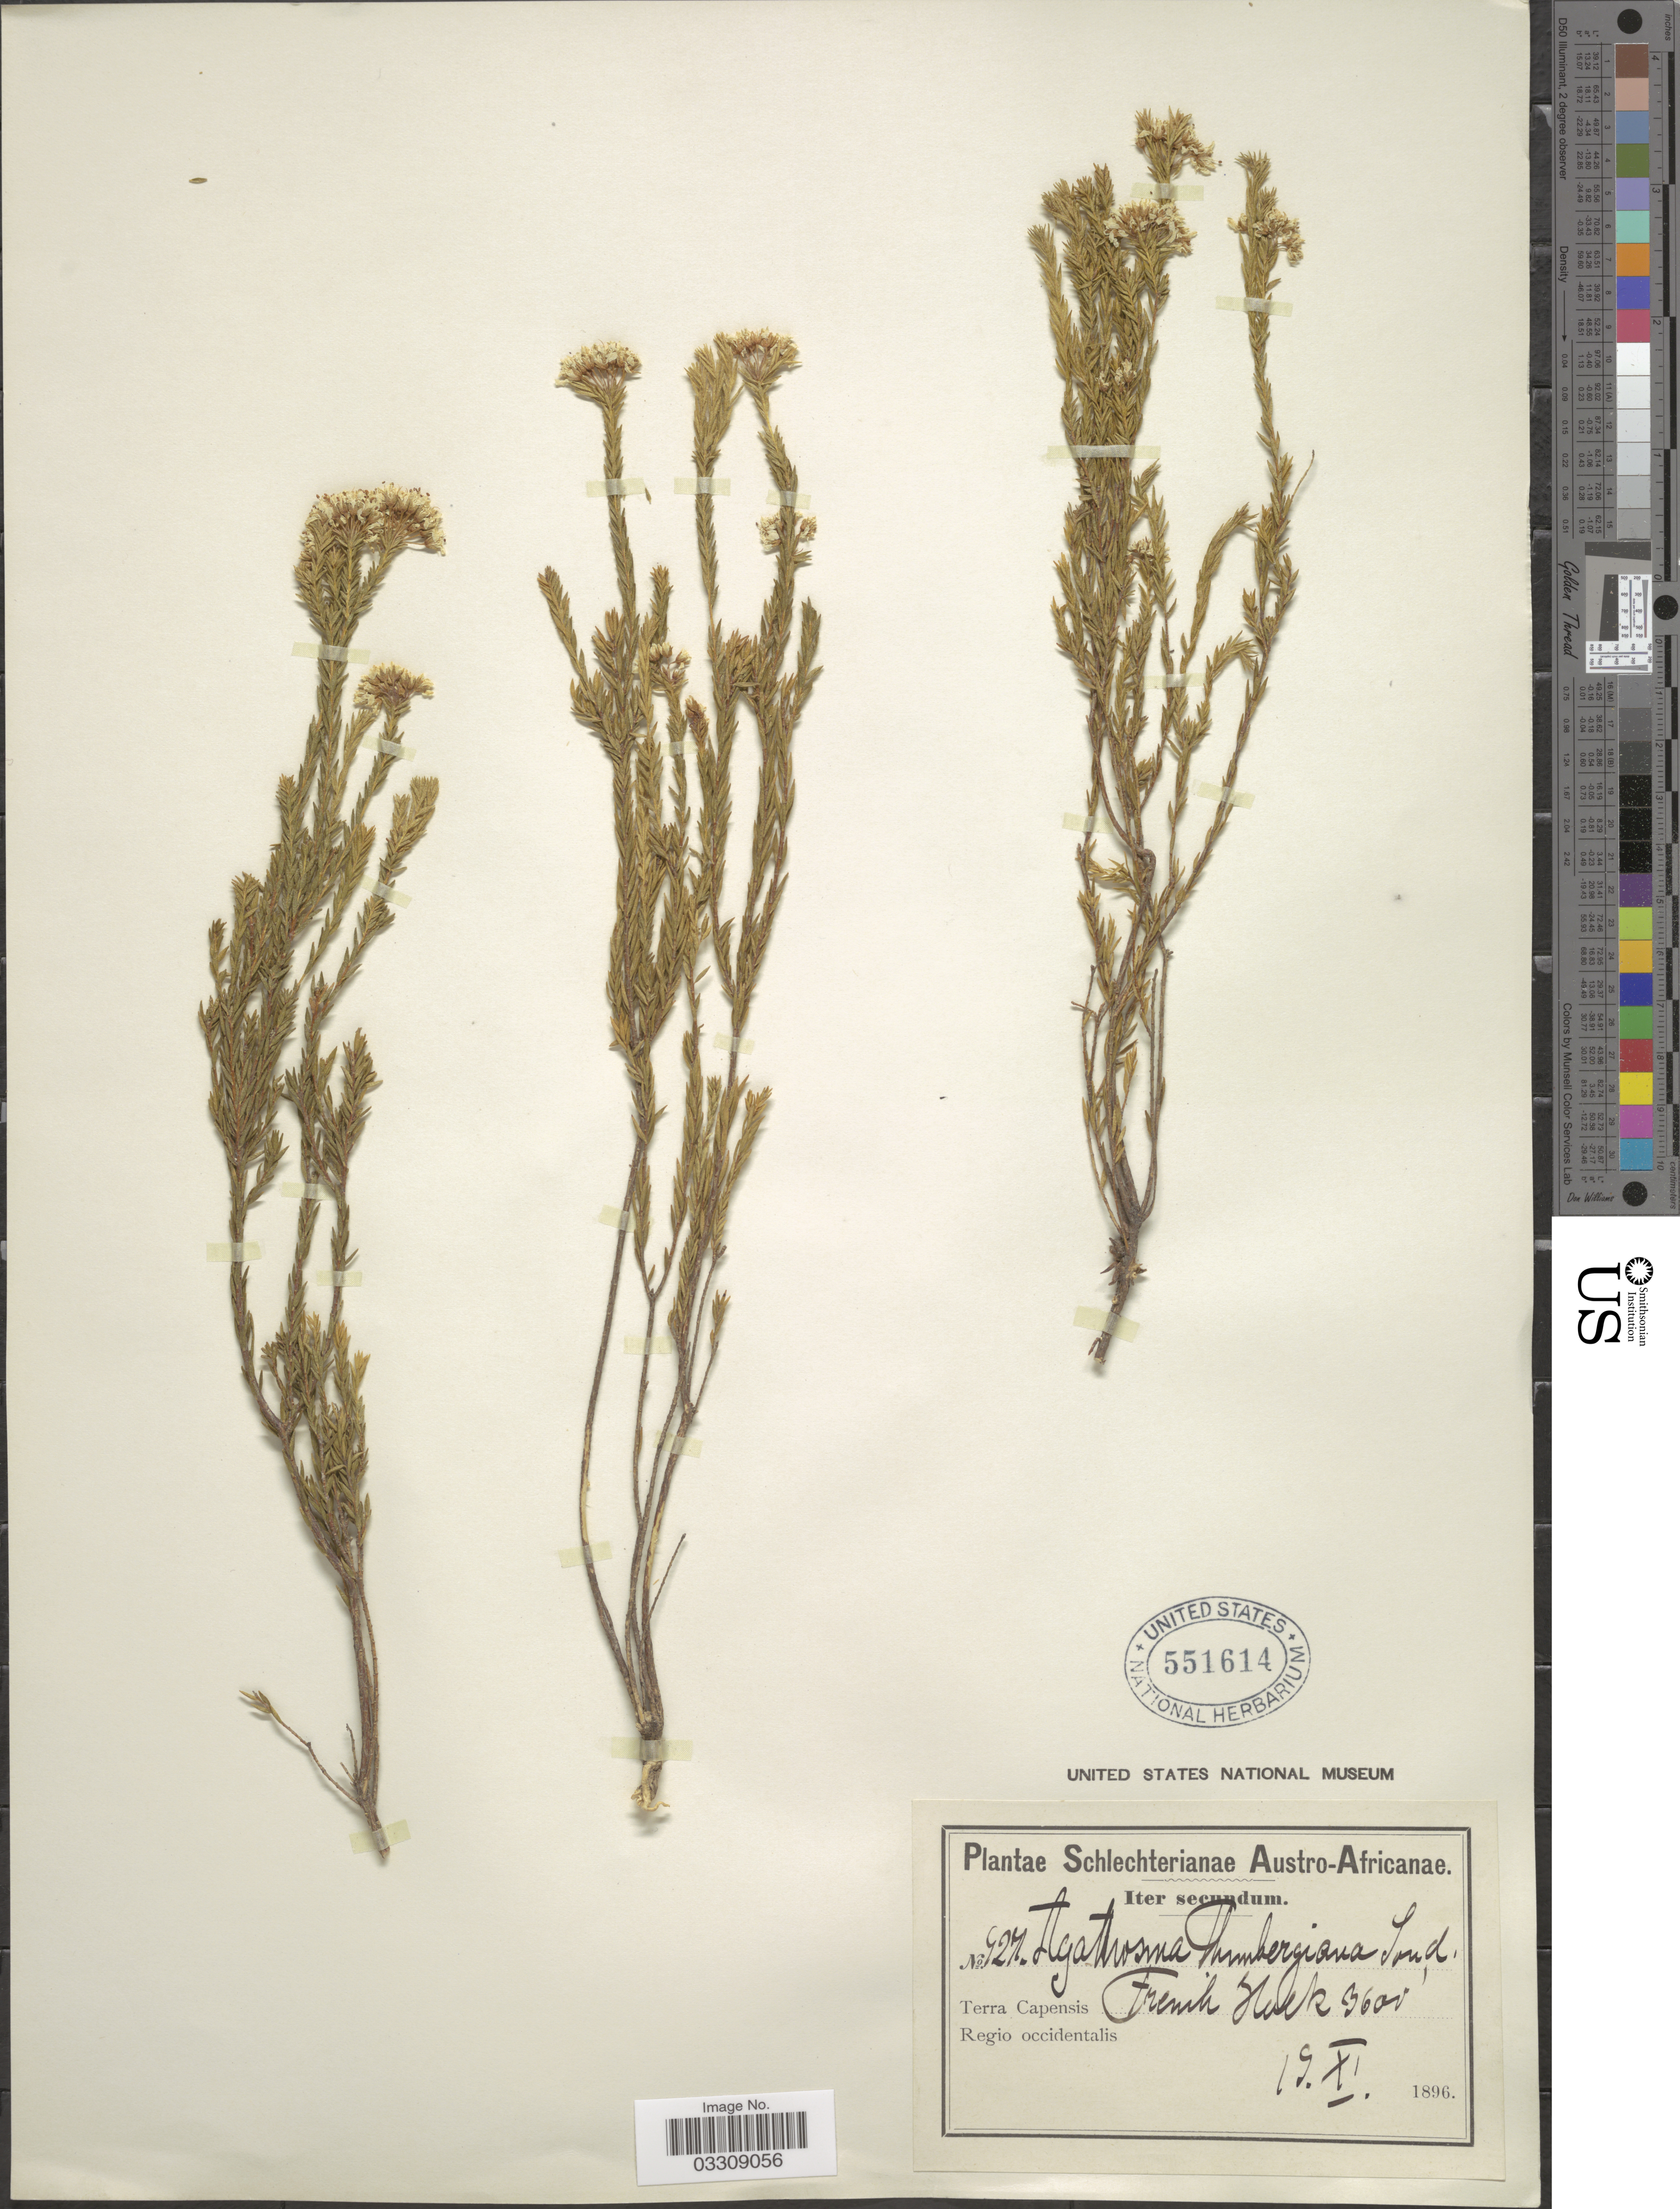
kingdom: Plantae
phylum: Tracheophyta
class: Magnoliopsida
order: Sapindales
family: Rutaceae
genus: Agathosma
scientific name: Agathosma capensis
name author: (L.) Dümmer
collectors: Schlechter, --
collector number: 4271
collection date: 1896-11-19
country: South Africa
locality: Austro-Africanae. Terra Capensis. French Hoek. Regio occidentalis.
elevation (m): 1097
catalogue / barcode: US 551614